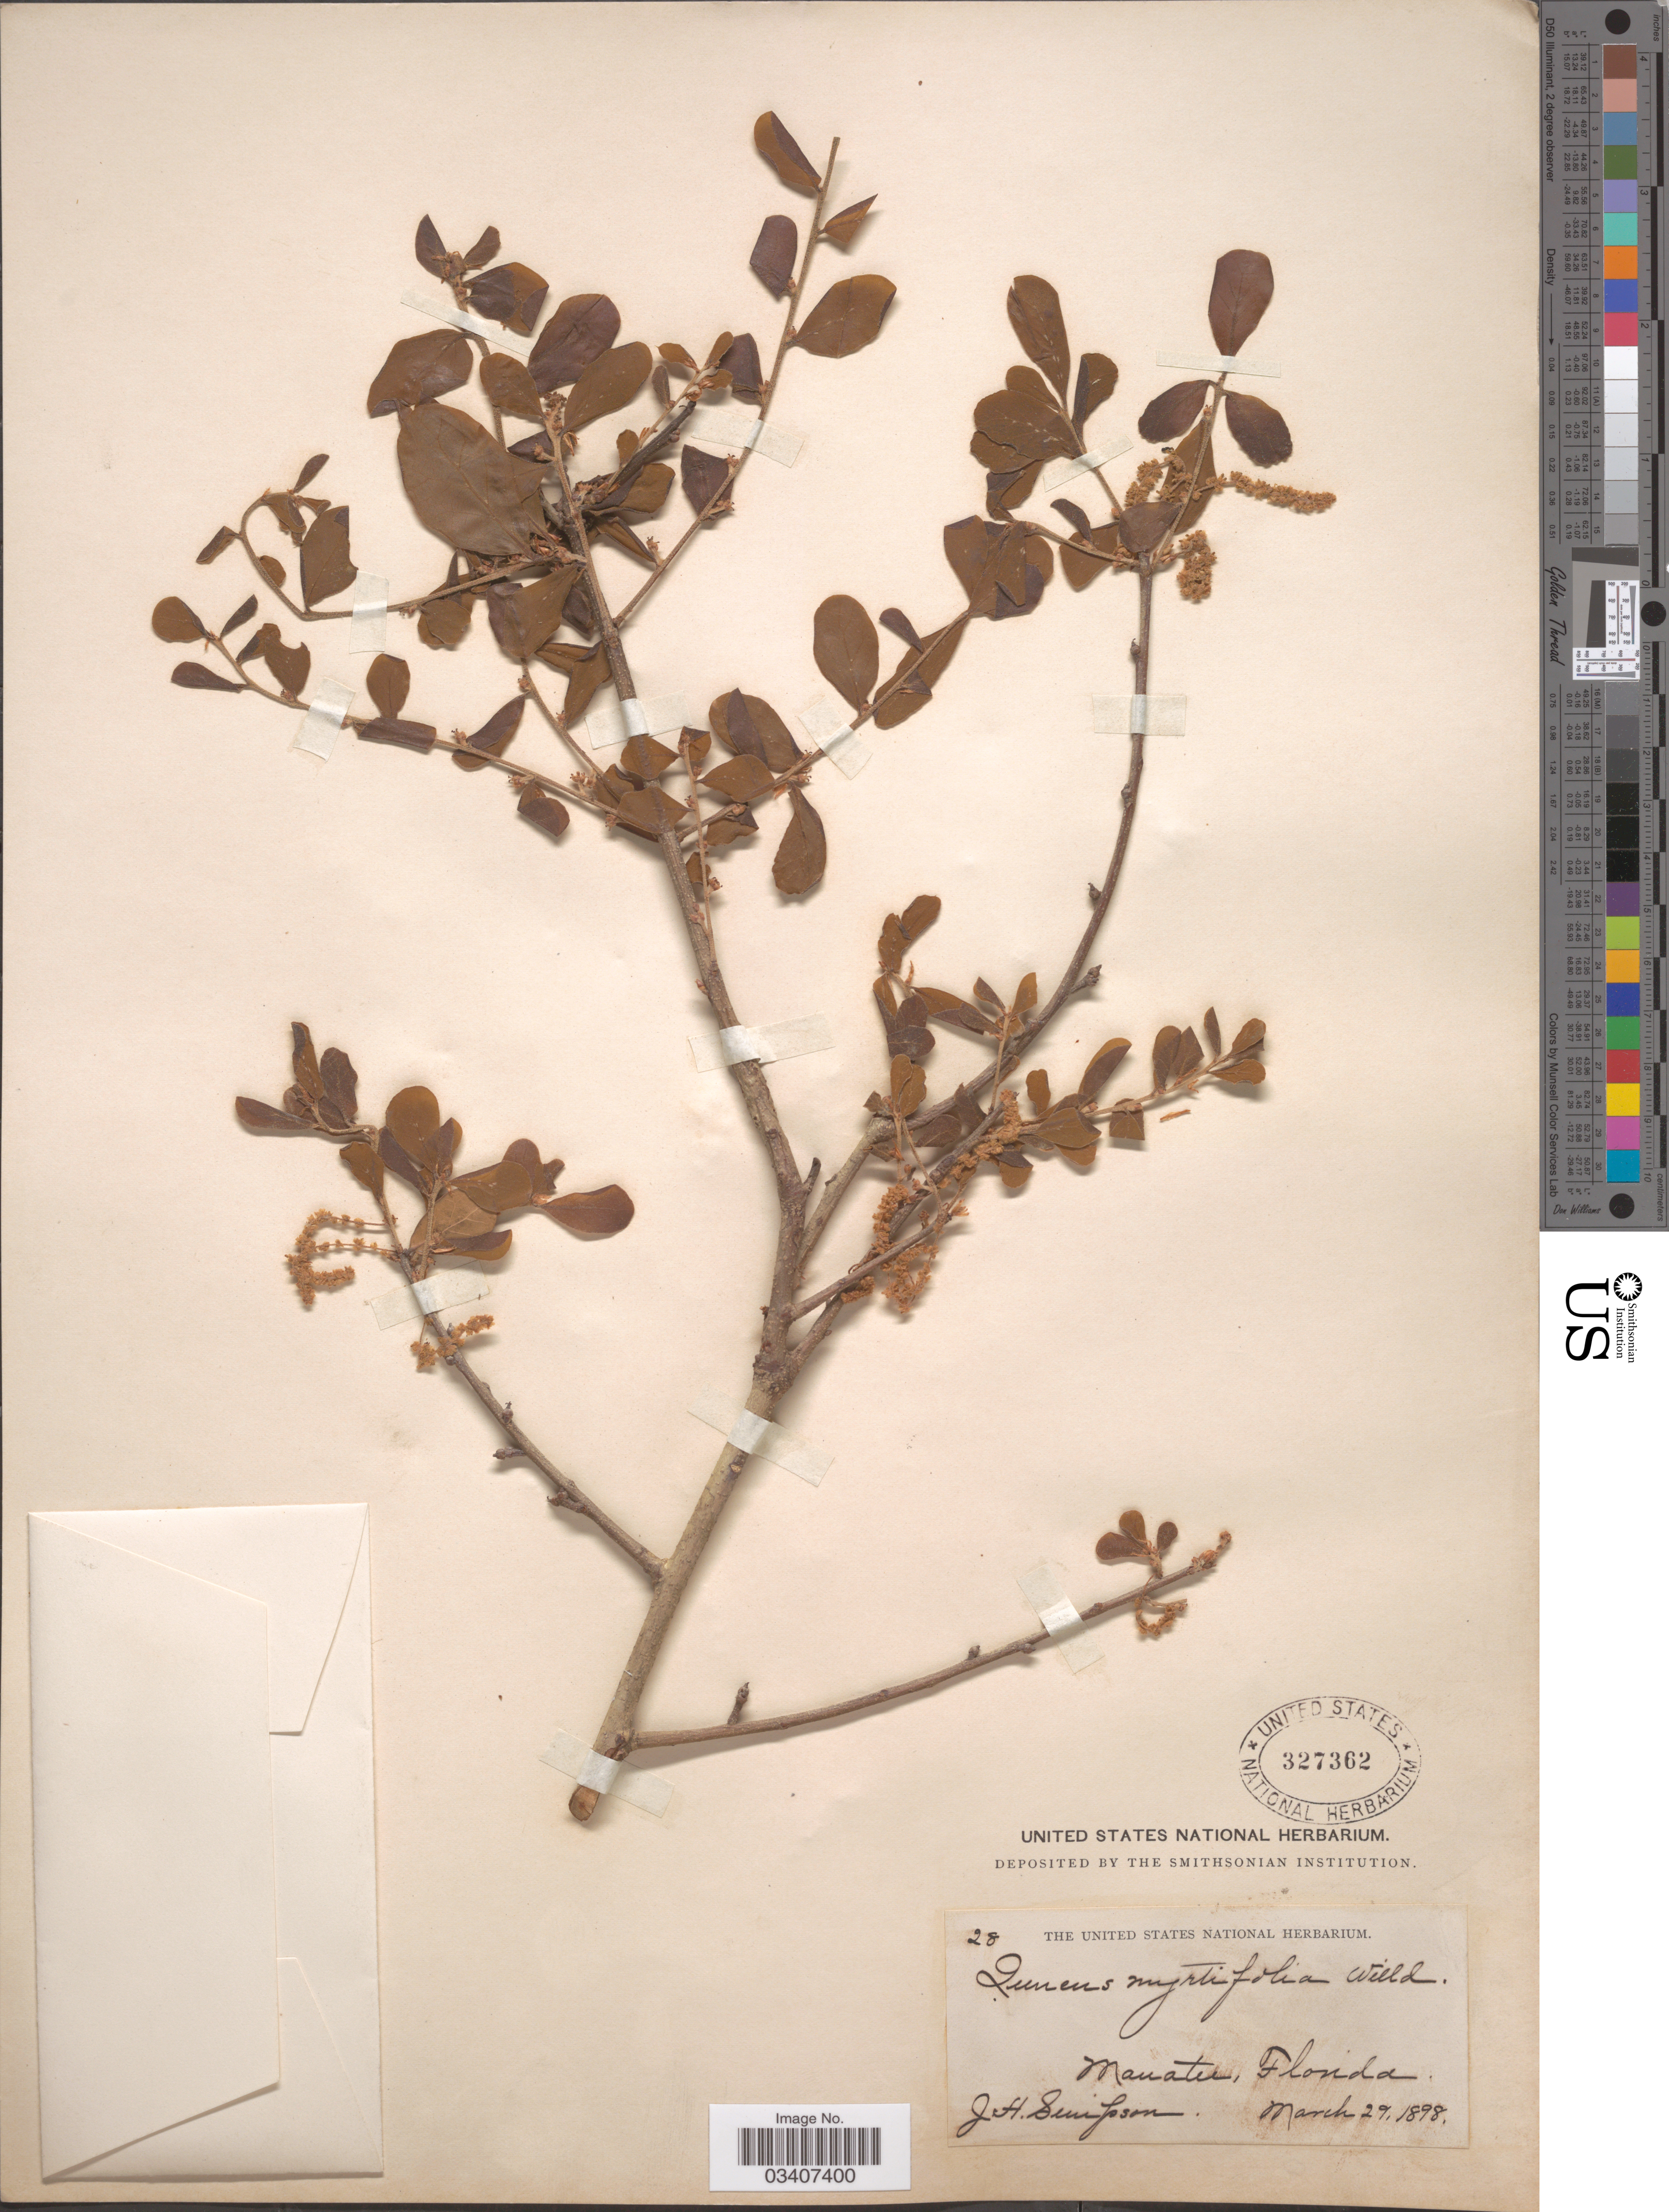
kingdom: Plantae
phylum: Tracheophyta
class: Magnoliopsida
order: Fagales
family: Fagaceae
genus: Quercus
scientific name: Quercus myrtifolia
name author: Willd.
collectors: J. H. Simpson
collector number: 28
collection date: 1898-03-29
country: United States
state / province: Florida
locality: Manatee.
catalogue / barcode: US 327362